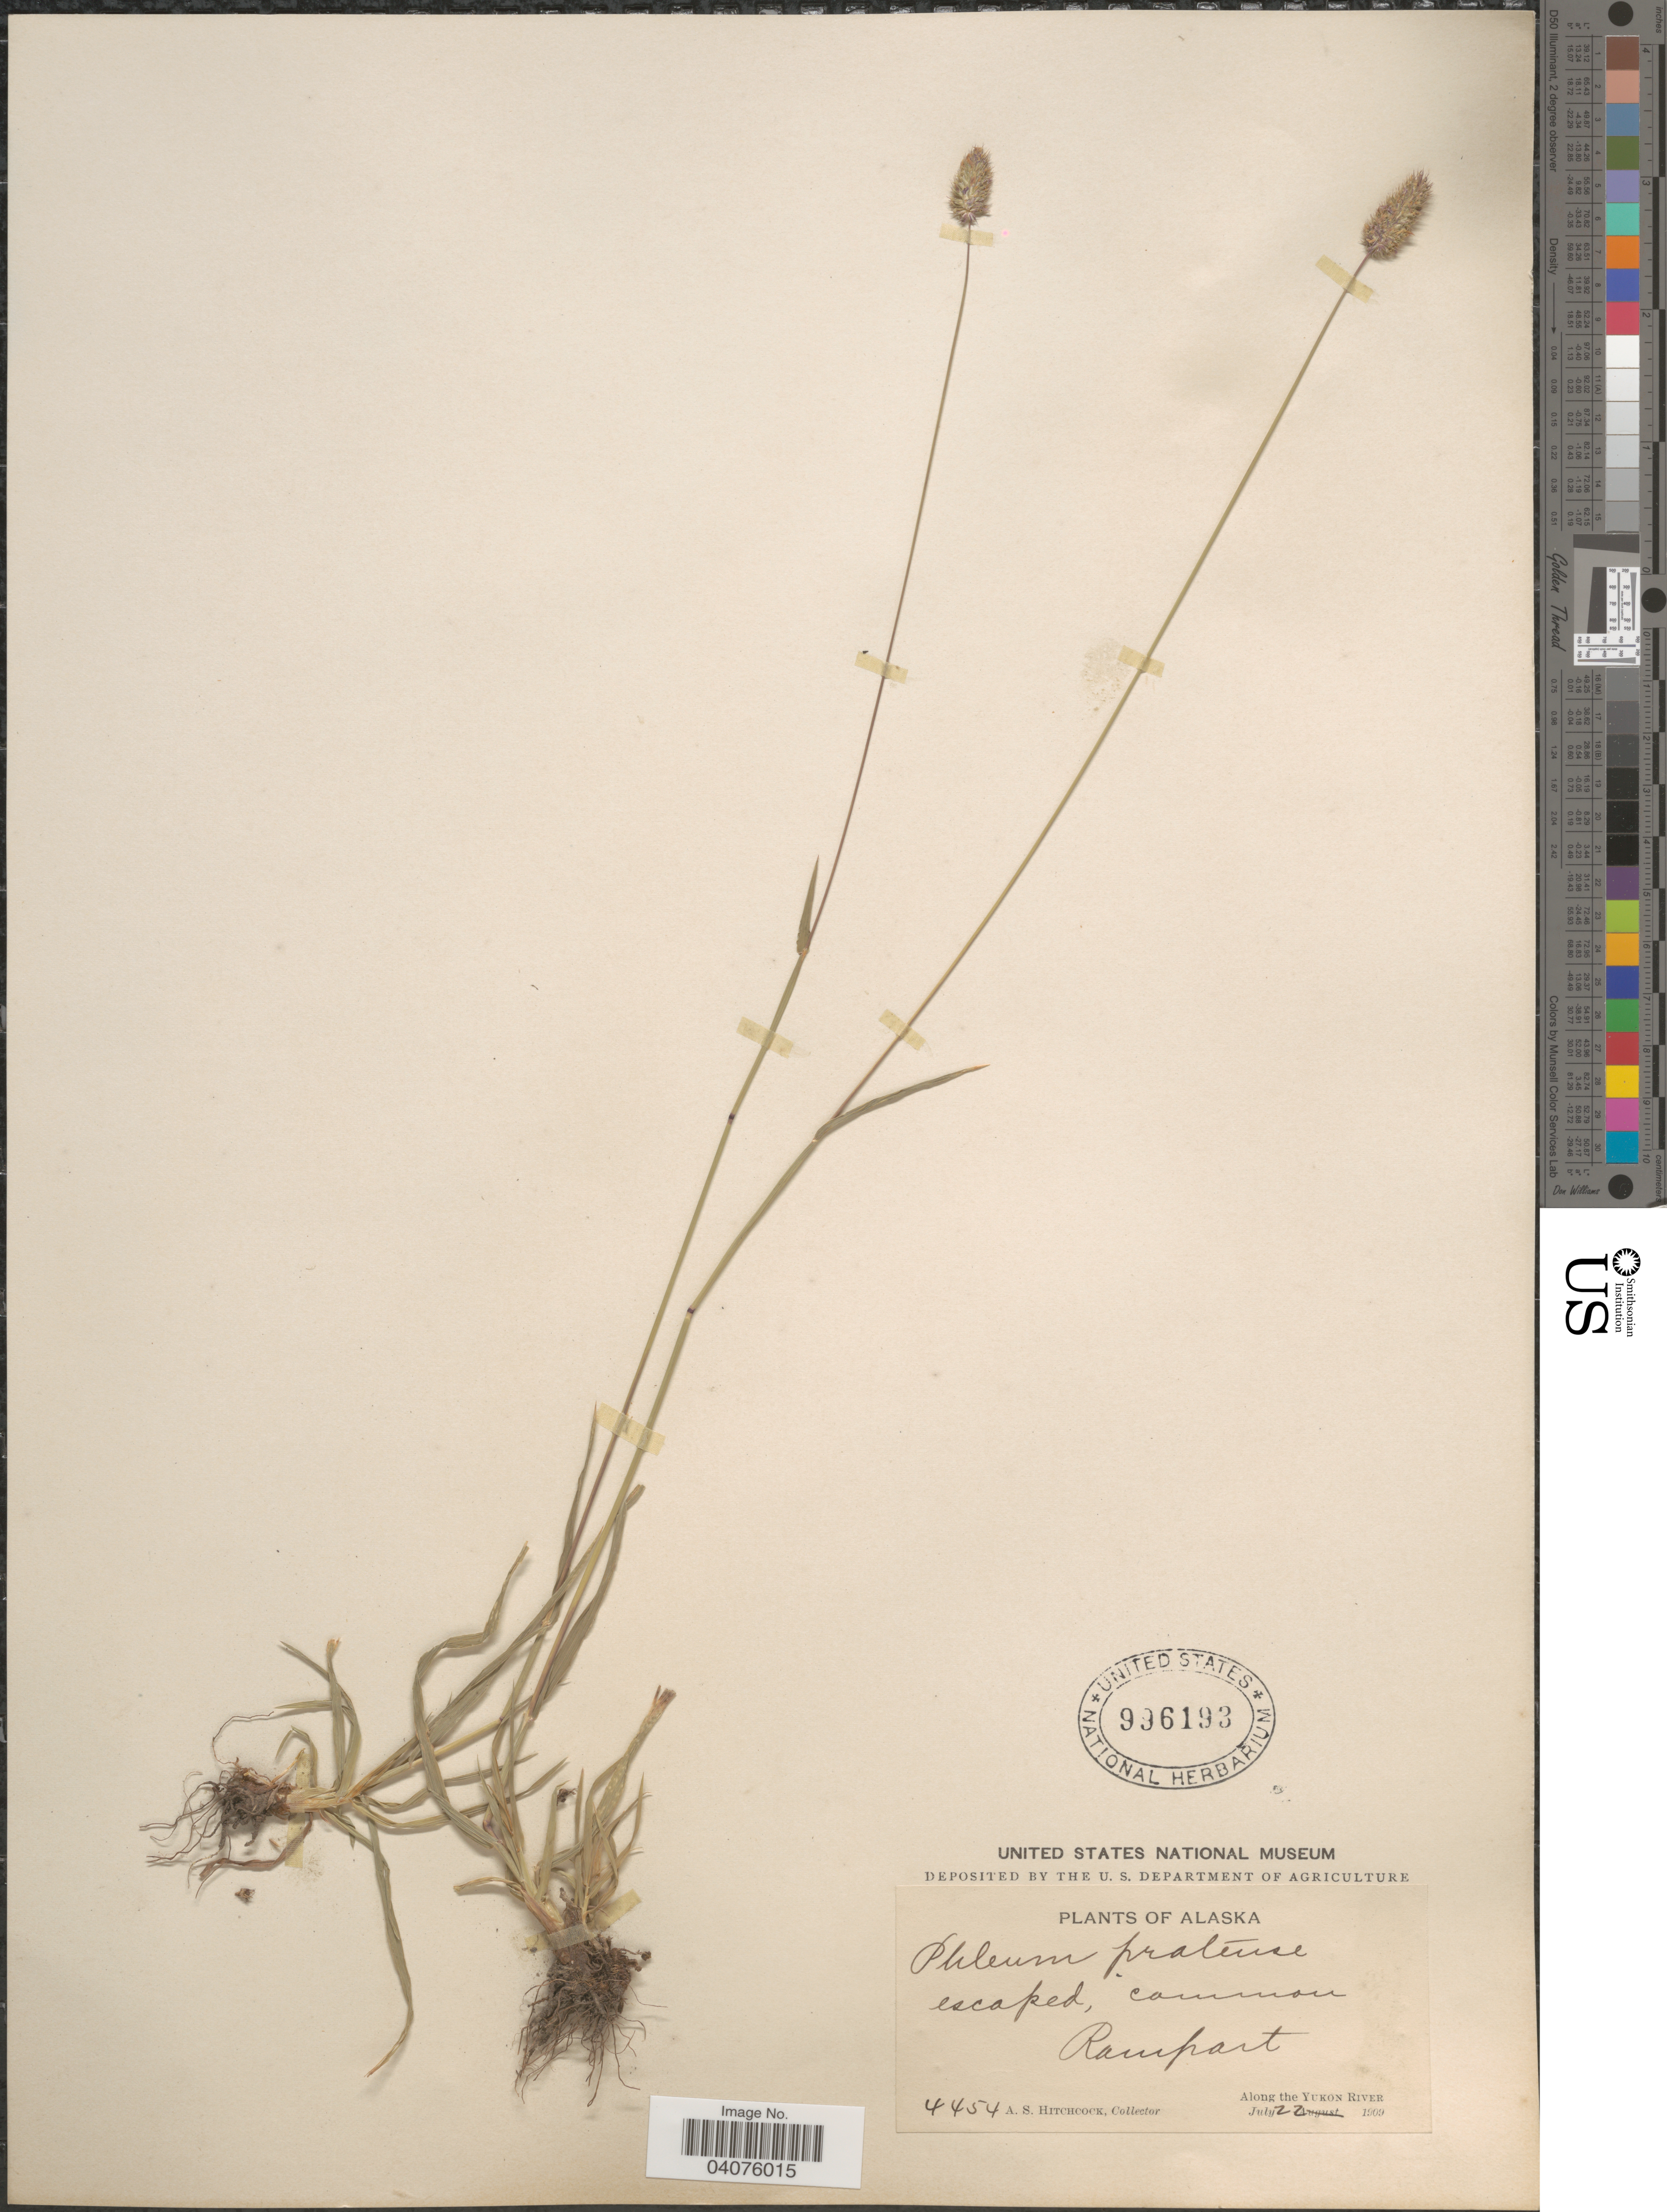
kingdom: Plantae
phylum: Tracheophyta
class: Liliopsida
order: Poales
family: Poaceae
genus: Phleum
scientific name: Phleum pratense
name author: L.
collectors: A. S. Hitchcock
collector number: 4454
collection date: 1909-07-22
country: United States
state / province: Alaska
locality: Rampart. Along the Yukon River.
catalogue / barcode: US 996193